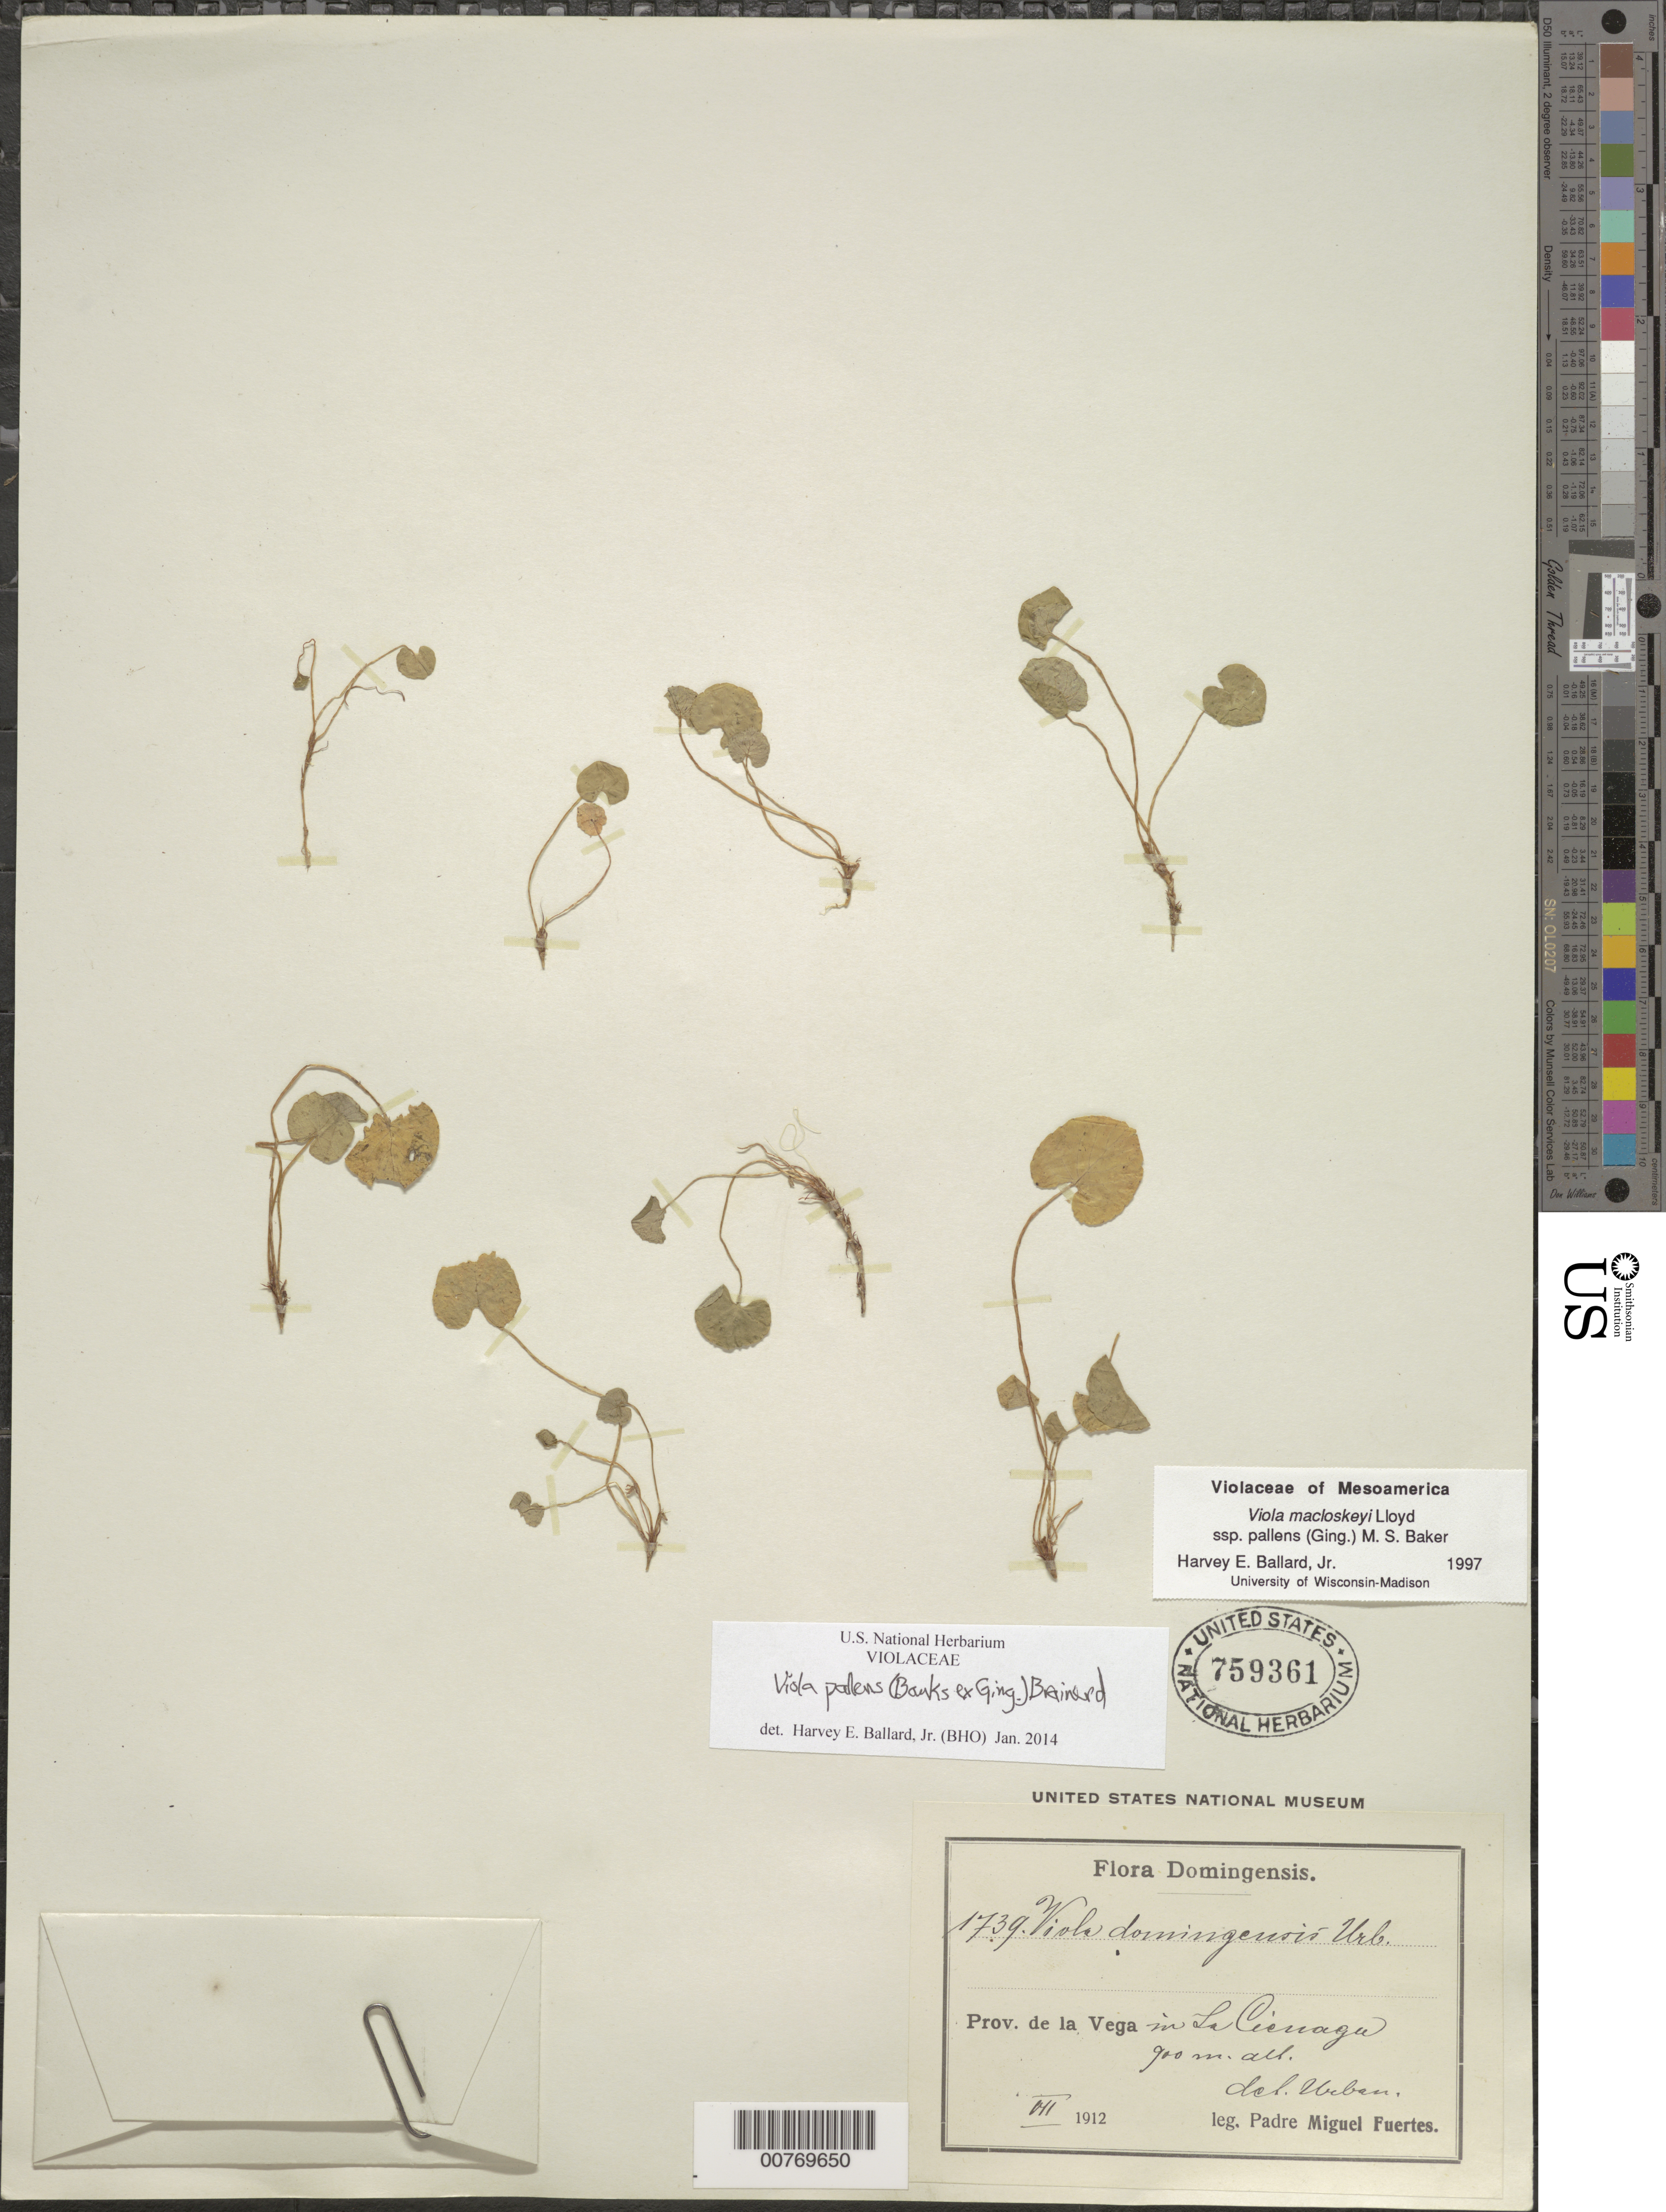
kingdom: Plantae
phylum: Tracheophyta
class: Magnoliopsida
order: Malpighiales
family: Violaceae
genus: Viola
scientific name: Viola macloskeyi subsp. pallens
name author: (Banks ex DC.) M.S. Baker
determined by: Urban, Ignatz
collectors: M. D. Fuertes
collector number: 1739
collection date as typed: Jul 1912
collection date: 1912-07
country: Dominican Republic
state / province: La Vega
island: Hispaniola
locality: La Ciénaga.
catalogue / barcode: US 759361